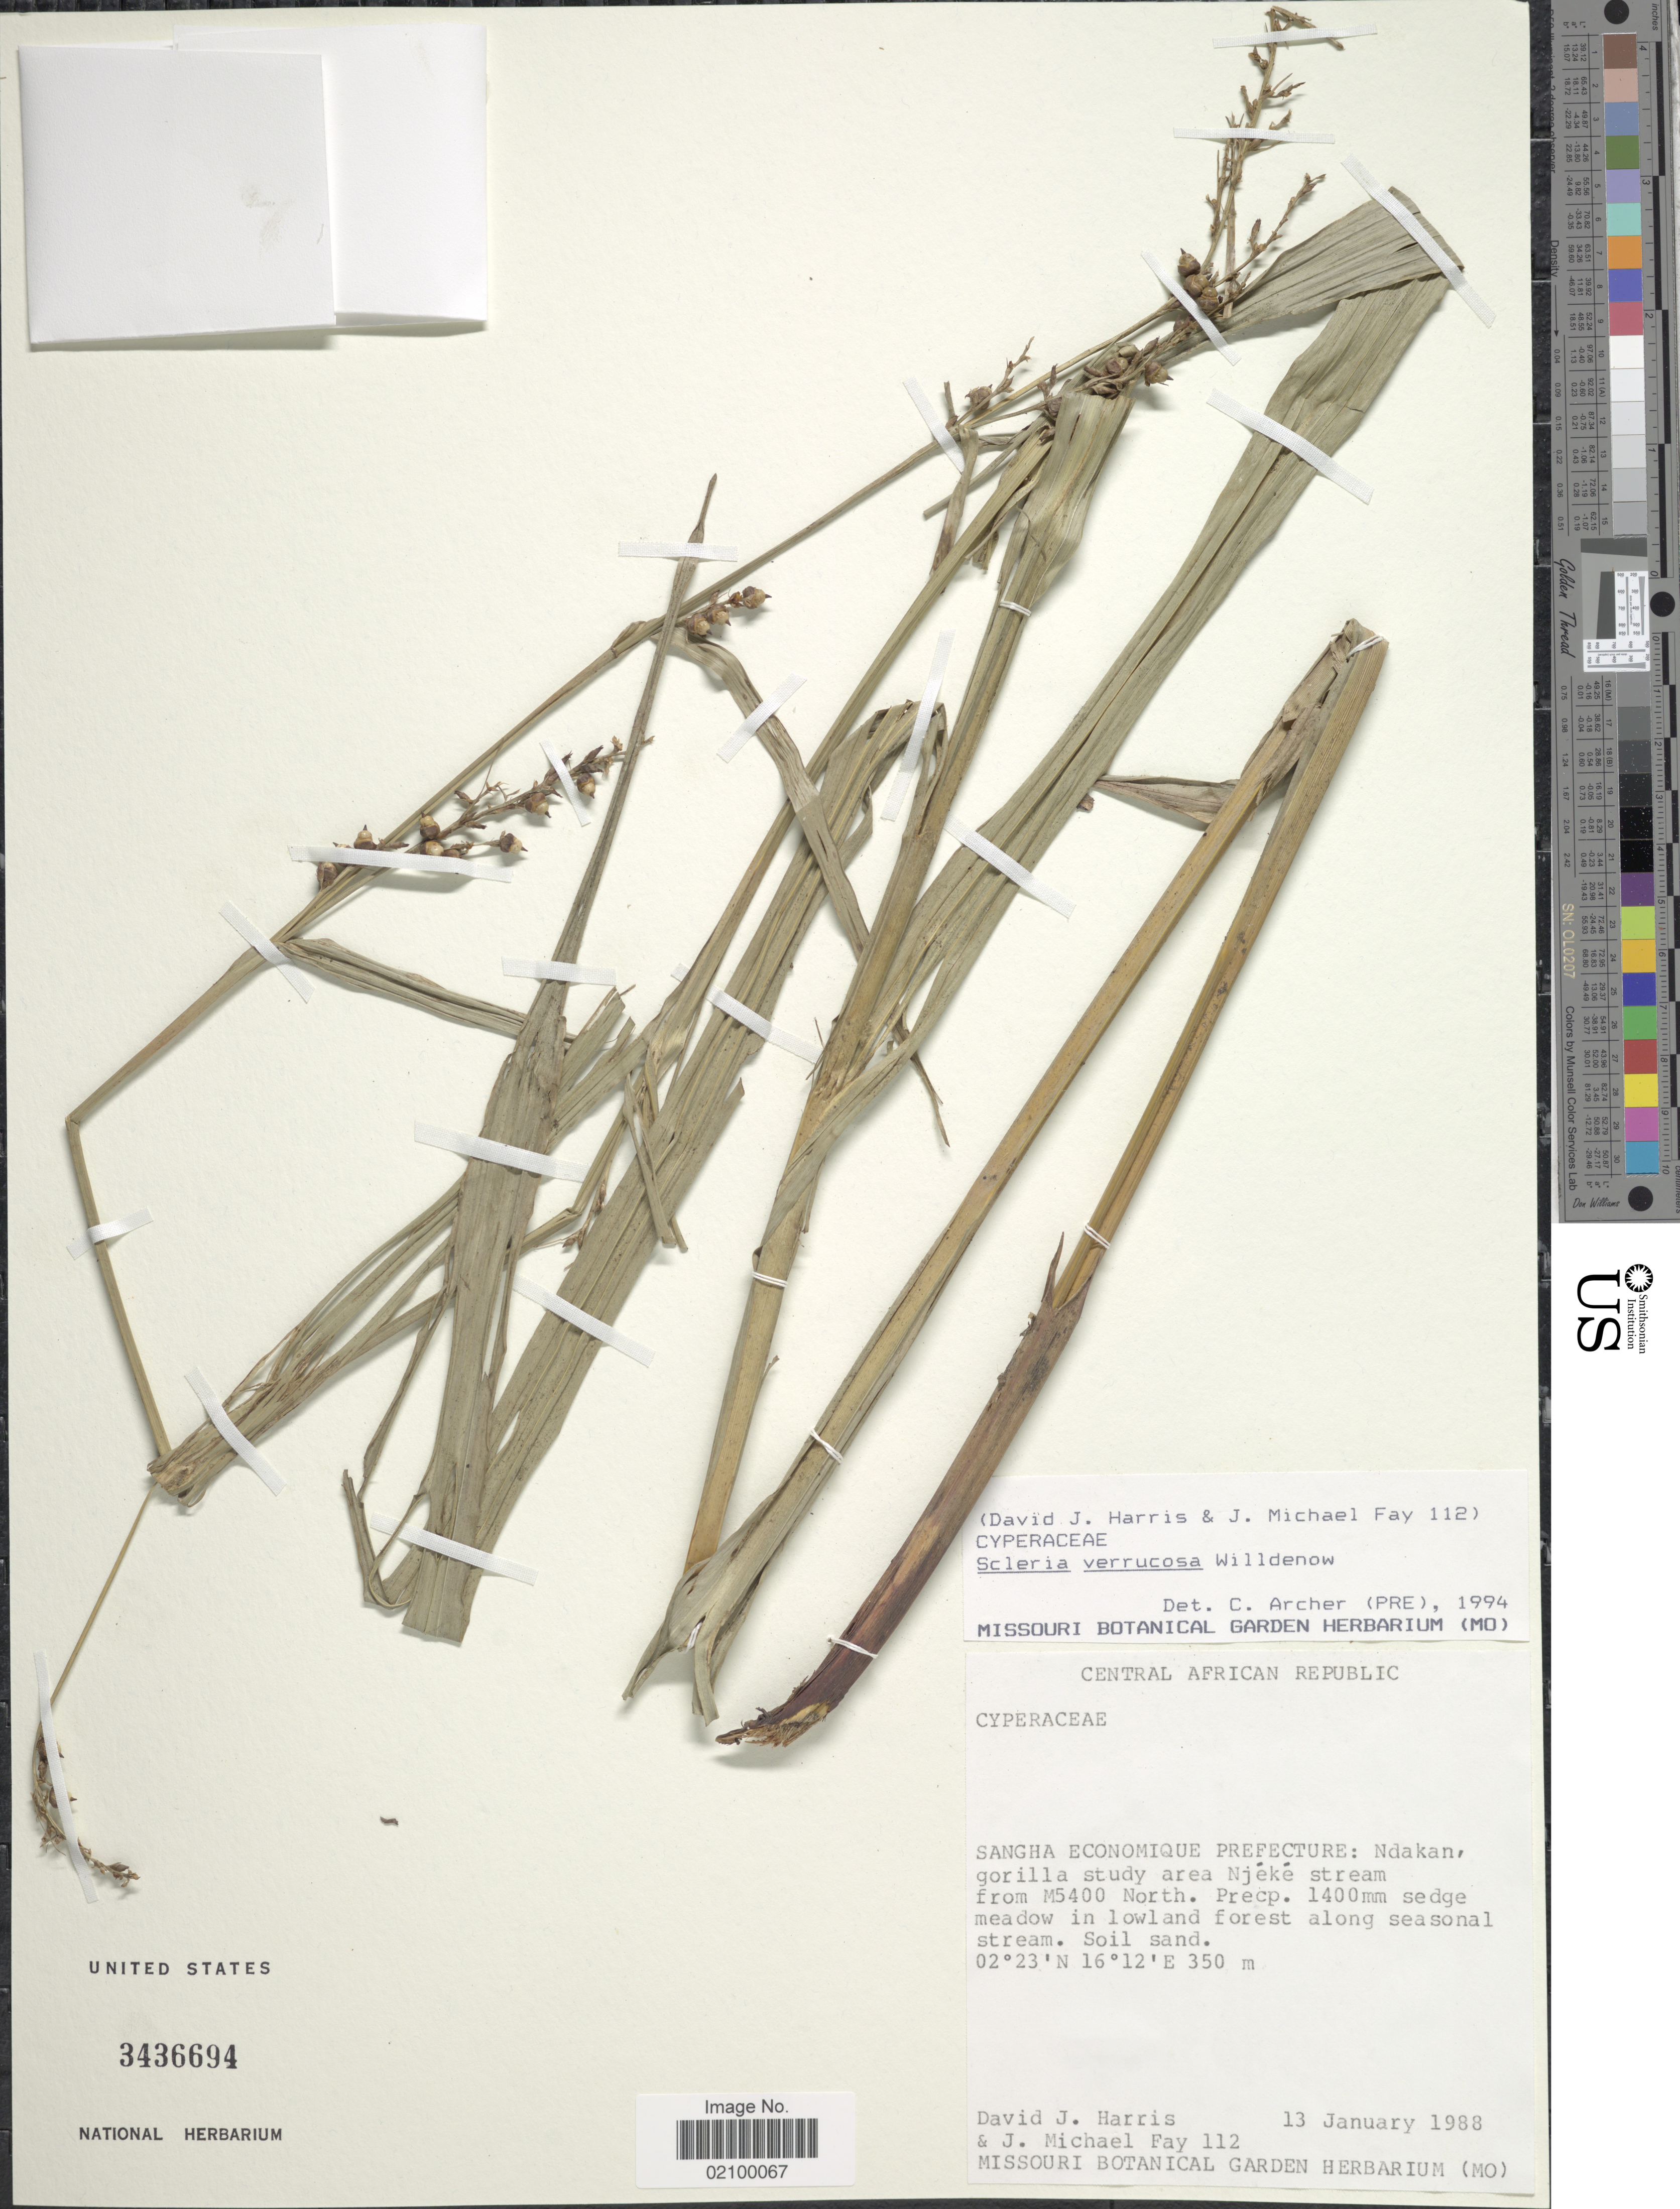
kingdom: Plantae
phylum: Tracheophyta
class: Liliopsida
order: Poales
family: Cyperaceae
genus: Scleria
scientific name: Scleria verrucosa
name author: Willd.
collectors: D. J. Harris & J. M. Fay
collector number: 112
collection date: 1988-01-13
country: Central African Republic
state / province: Sangha-Mbaere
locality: Sangha Economique Prefecture: Ndakan, gorilla study area Njeke stream from M5400 North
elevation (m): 350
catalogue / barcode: US 3436694